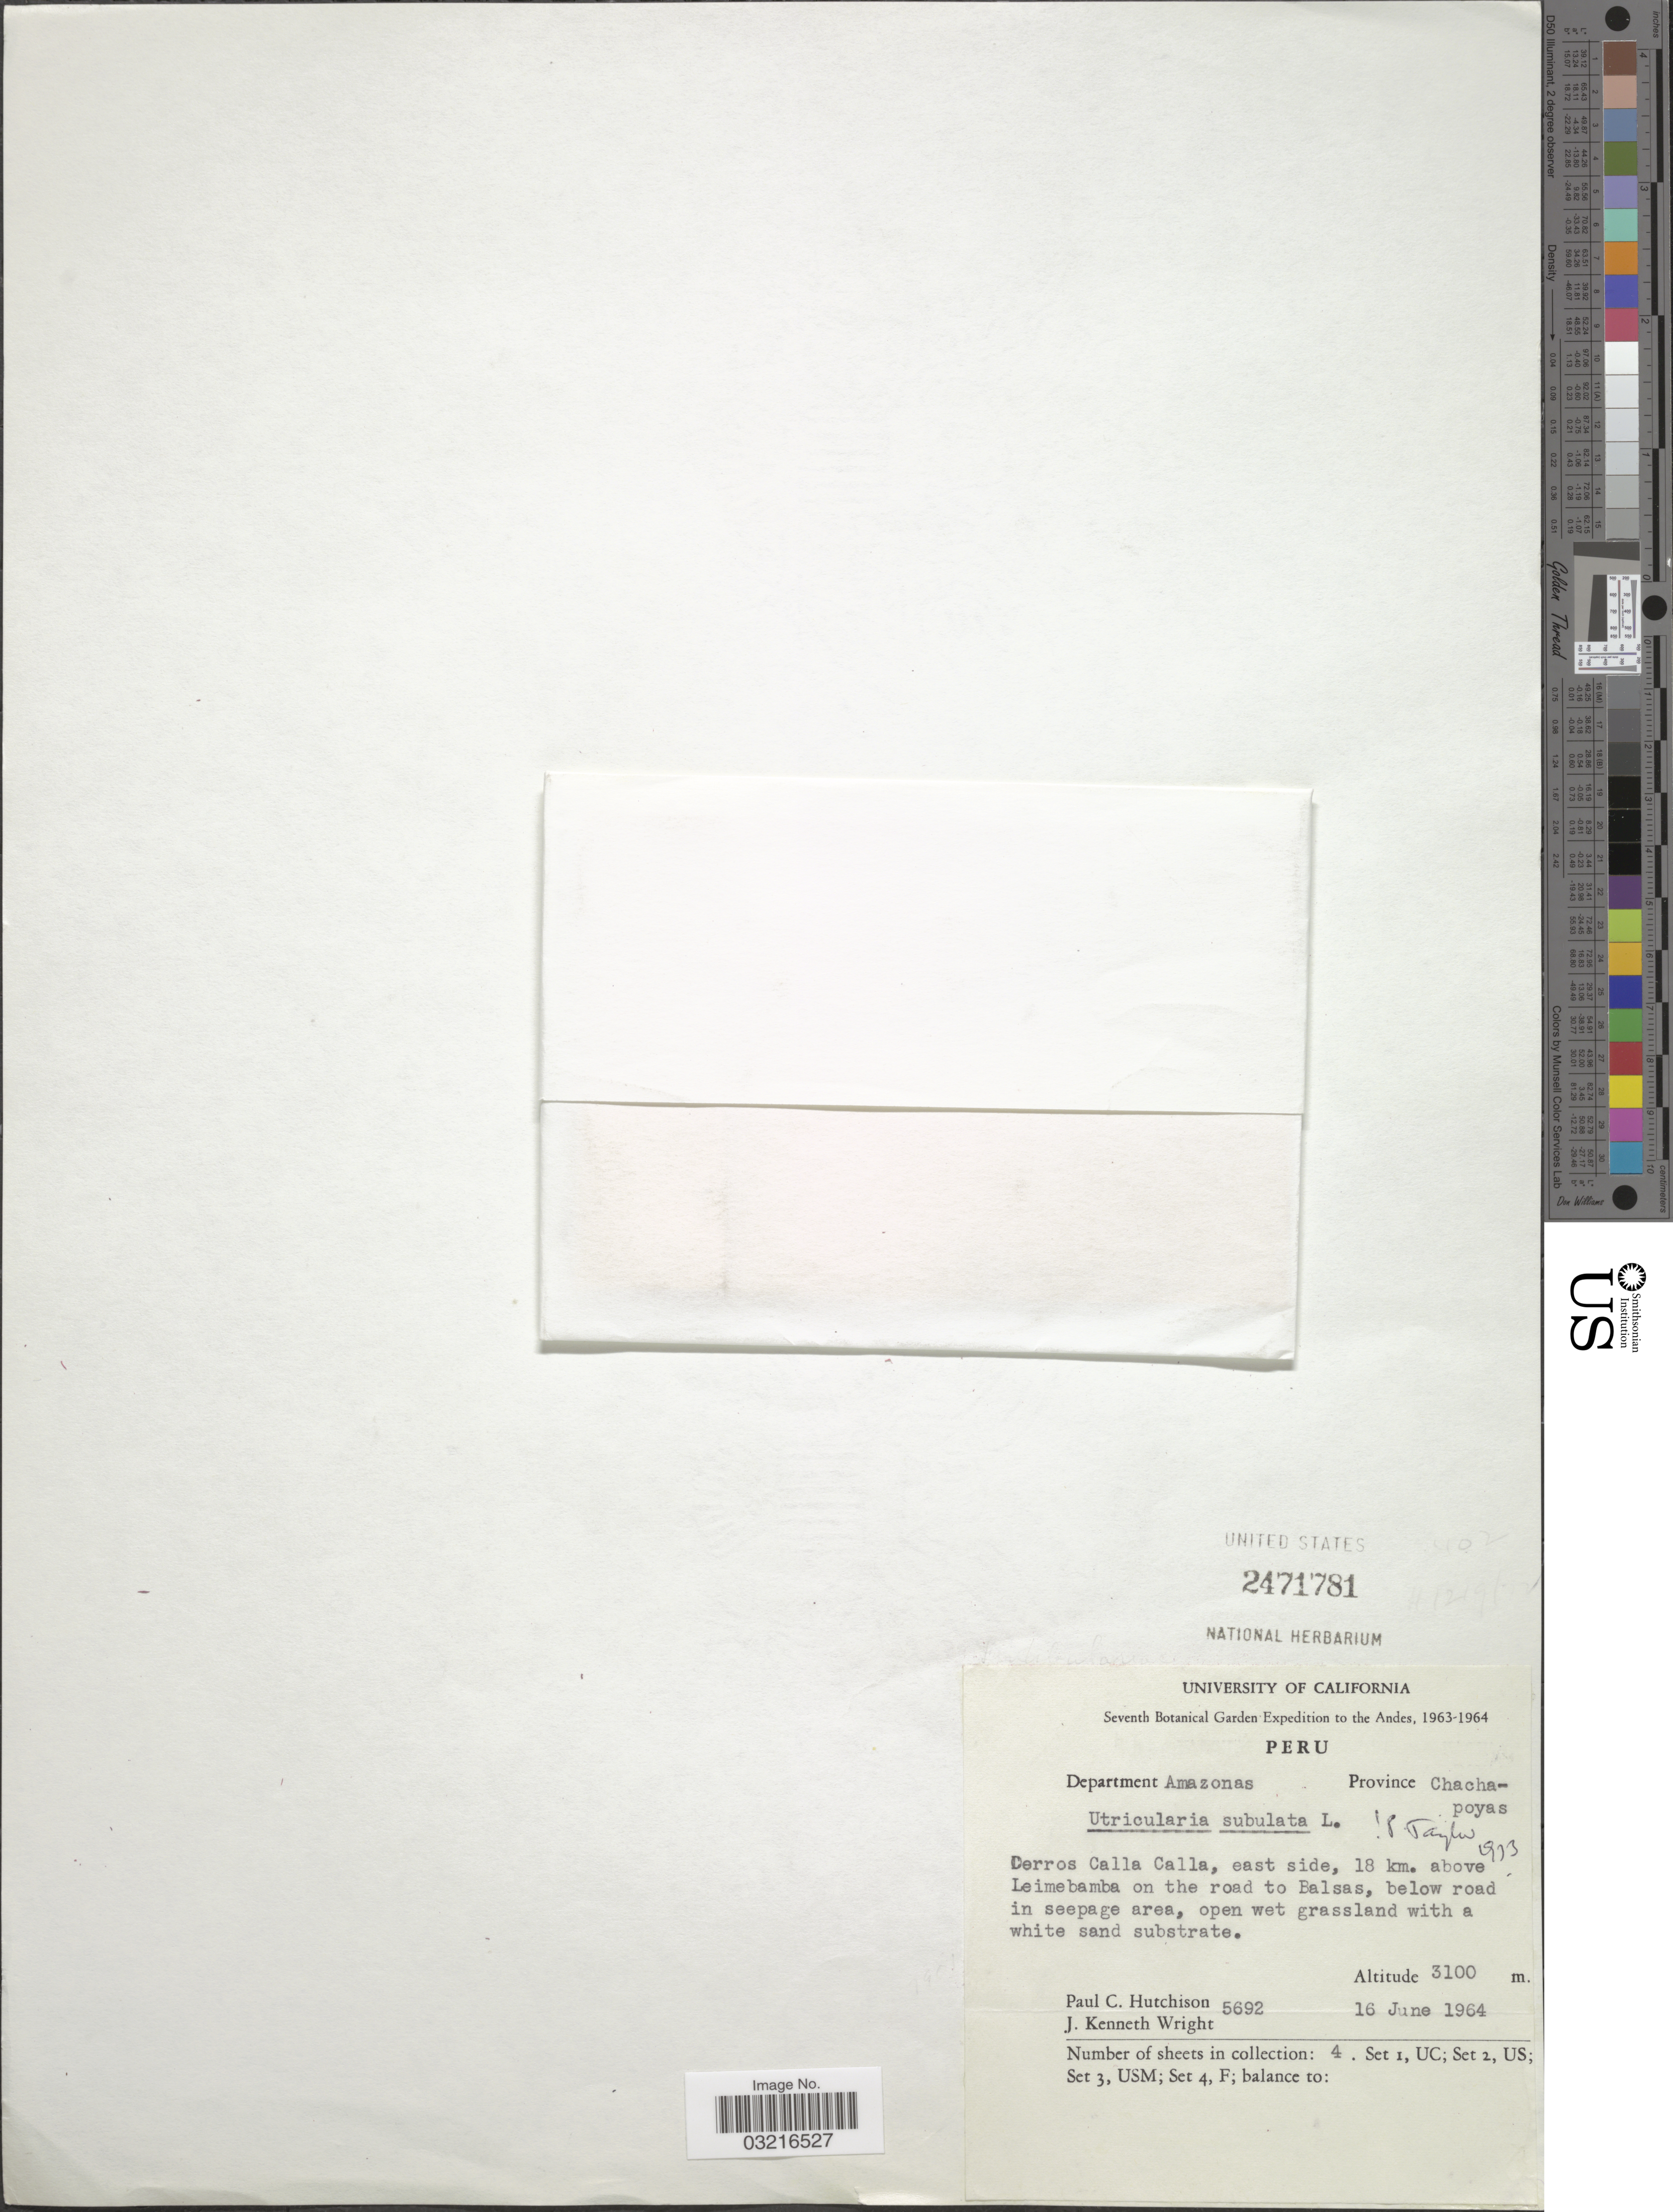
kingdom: Plantae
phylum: Tracheophyta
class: Magnoliopsida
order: Lamiales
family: Lentibulariaceae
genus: Utricularia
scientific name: Utricularia subulata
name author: L.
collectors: P. C. Hutchison & J. K. Wright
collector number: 5692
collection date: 1964-06-16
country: Peru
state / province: Amazonas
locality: Department Amazonas, Province Chachapoyas, Cerros Calla Calla, east side, 18 km. above Leimebamba on the road to Balsas.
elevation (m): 3100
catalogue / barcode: US 2471781